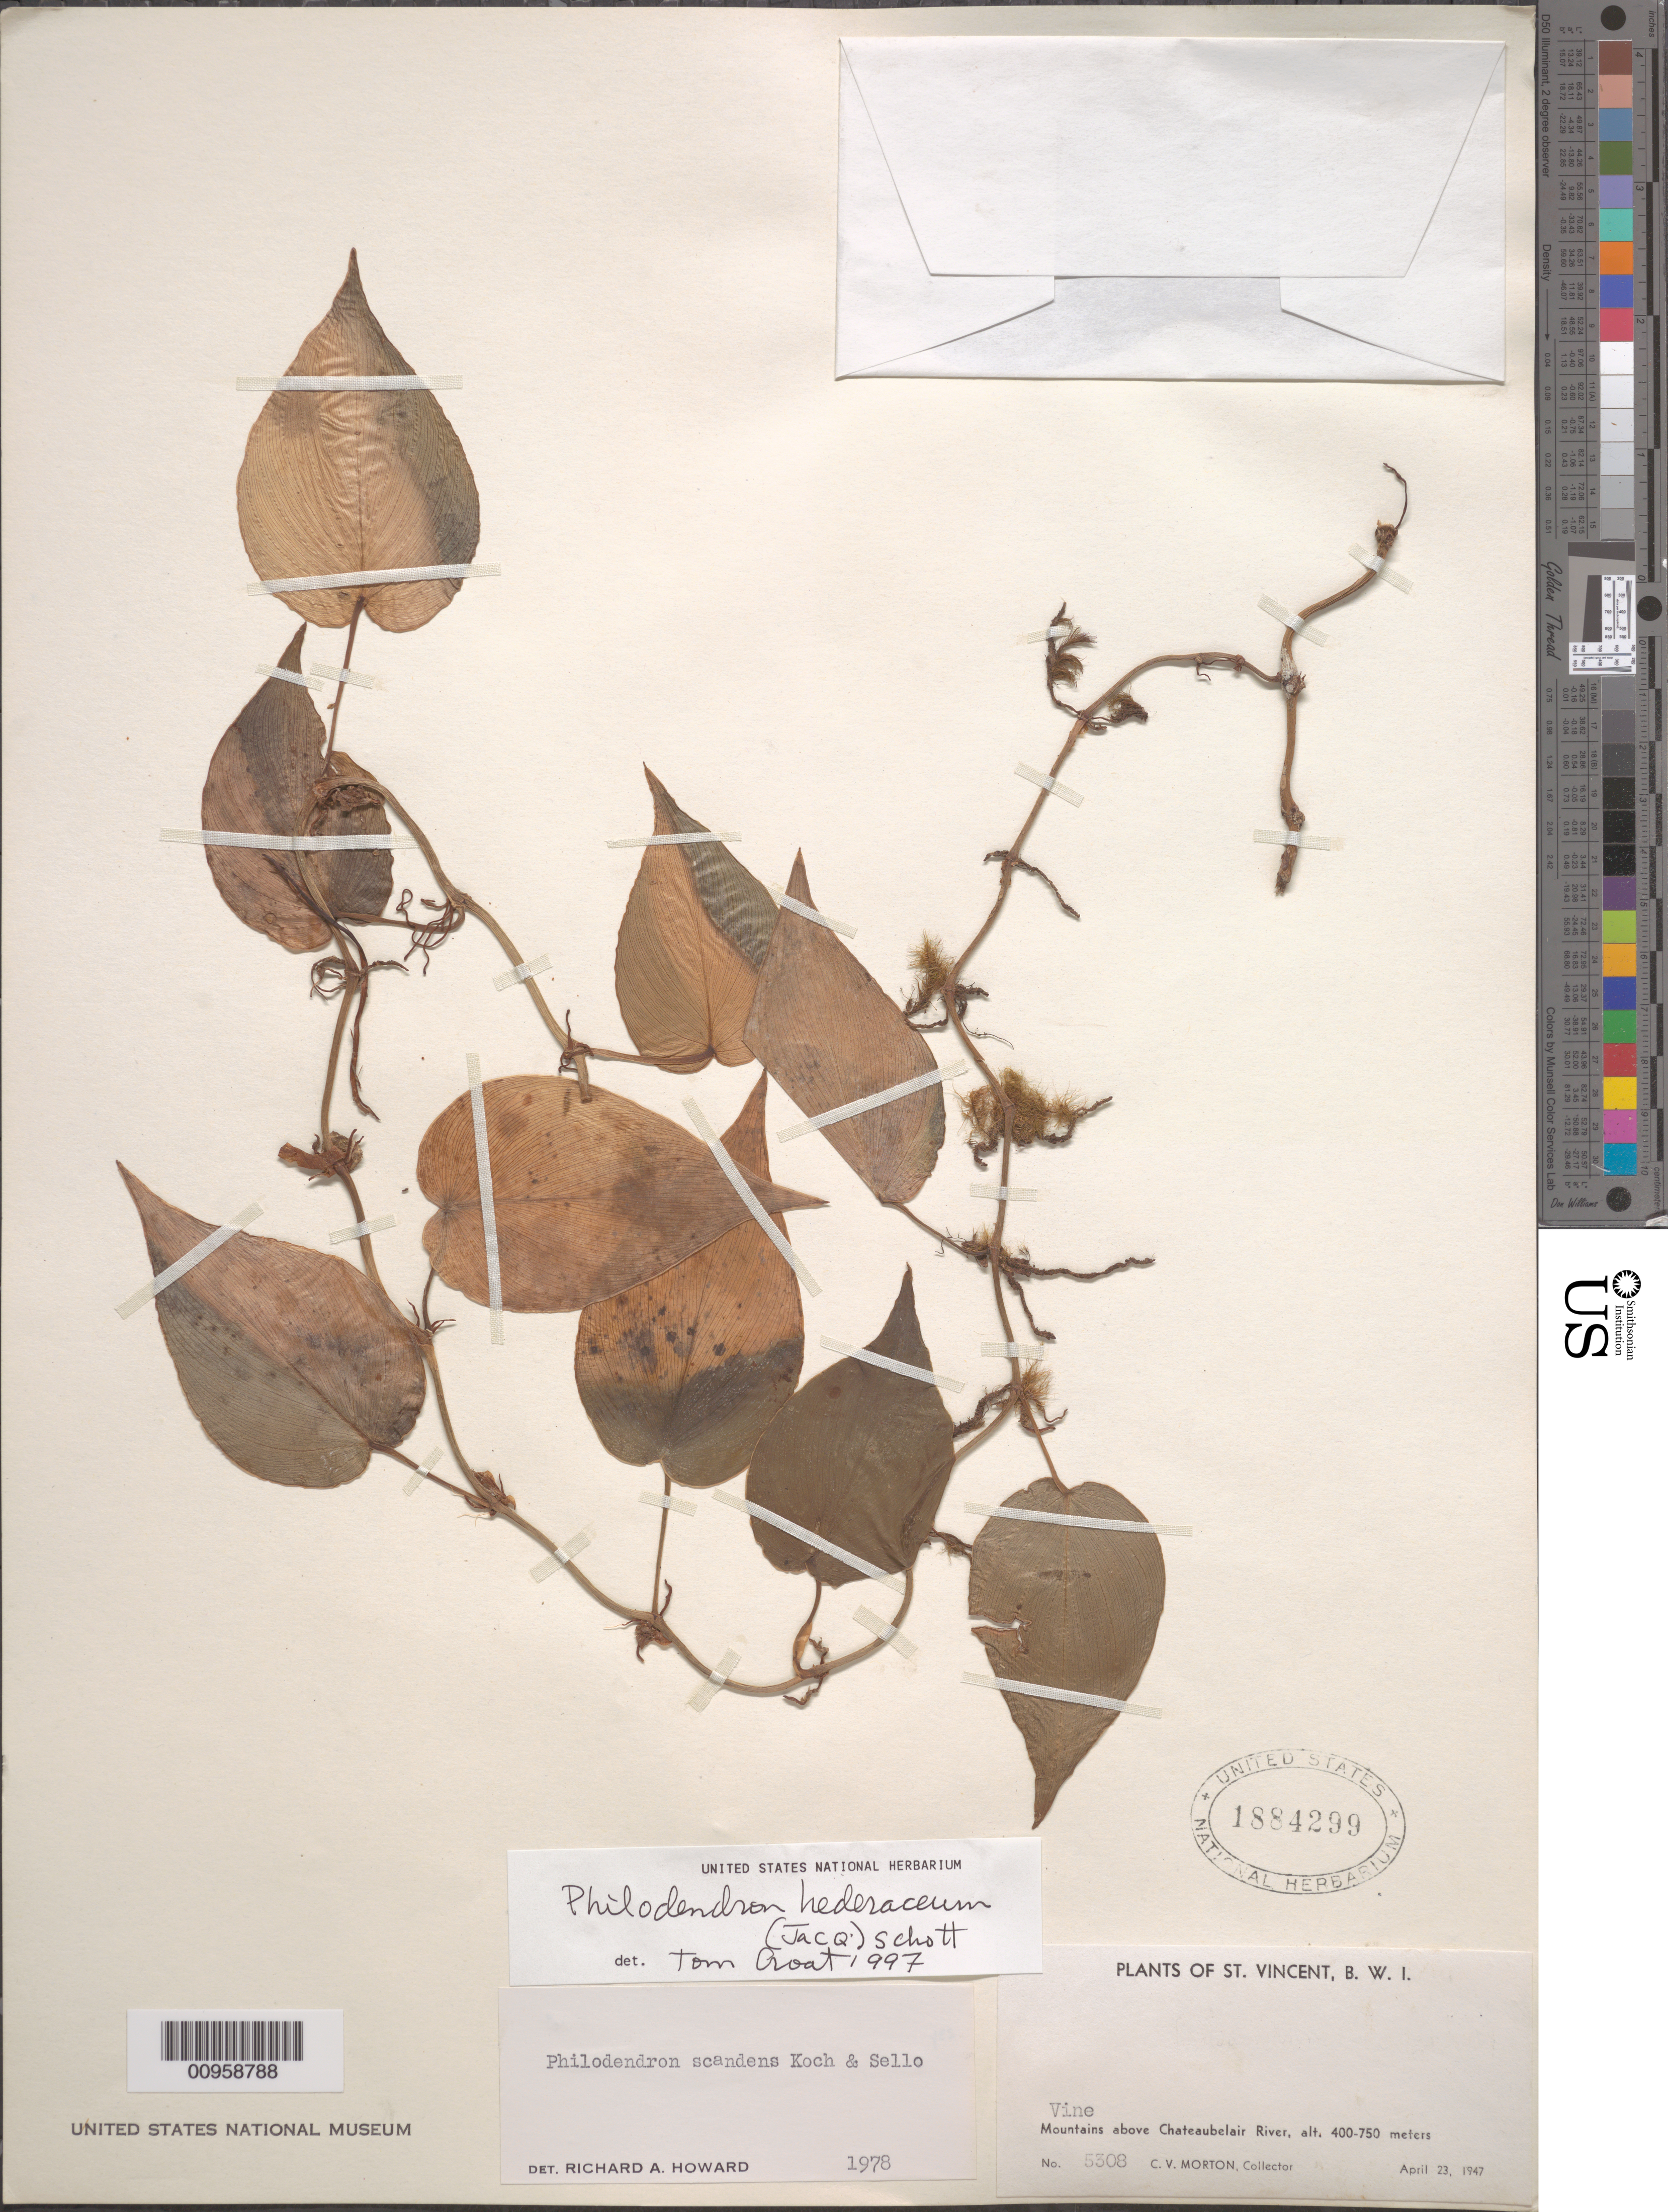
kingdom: Plantae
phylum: Tracheophyta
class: Liliopsida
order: Alismatales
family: Araceae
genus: Philodendron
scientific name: Philodendron hederaceum var. hederaceum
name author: (Jacq.) Schott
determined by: Croat, Thomas B., Missouri Botanical Garden (MO)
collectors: C. V. Morton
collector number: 5308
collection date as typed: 23 Apr 1947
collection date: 1947-04-23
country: St. Vincent - Grenadines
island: St. Vincent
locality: Mountains above Chateaubelair River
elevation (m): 400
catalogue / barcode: US 1884299